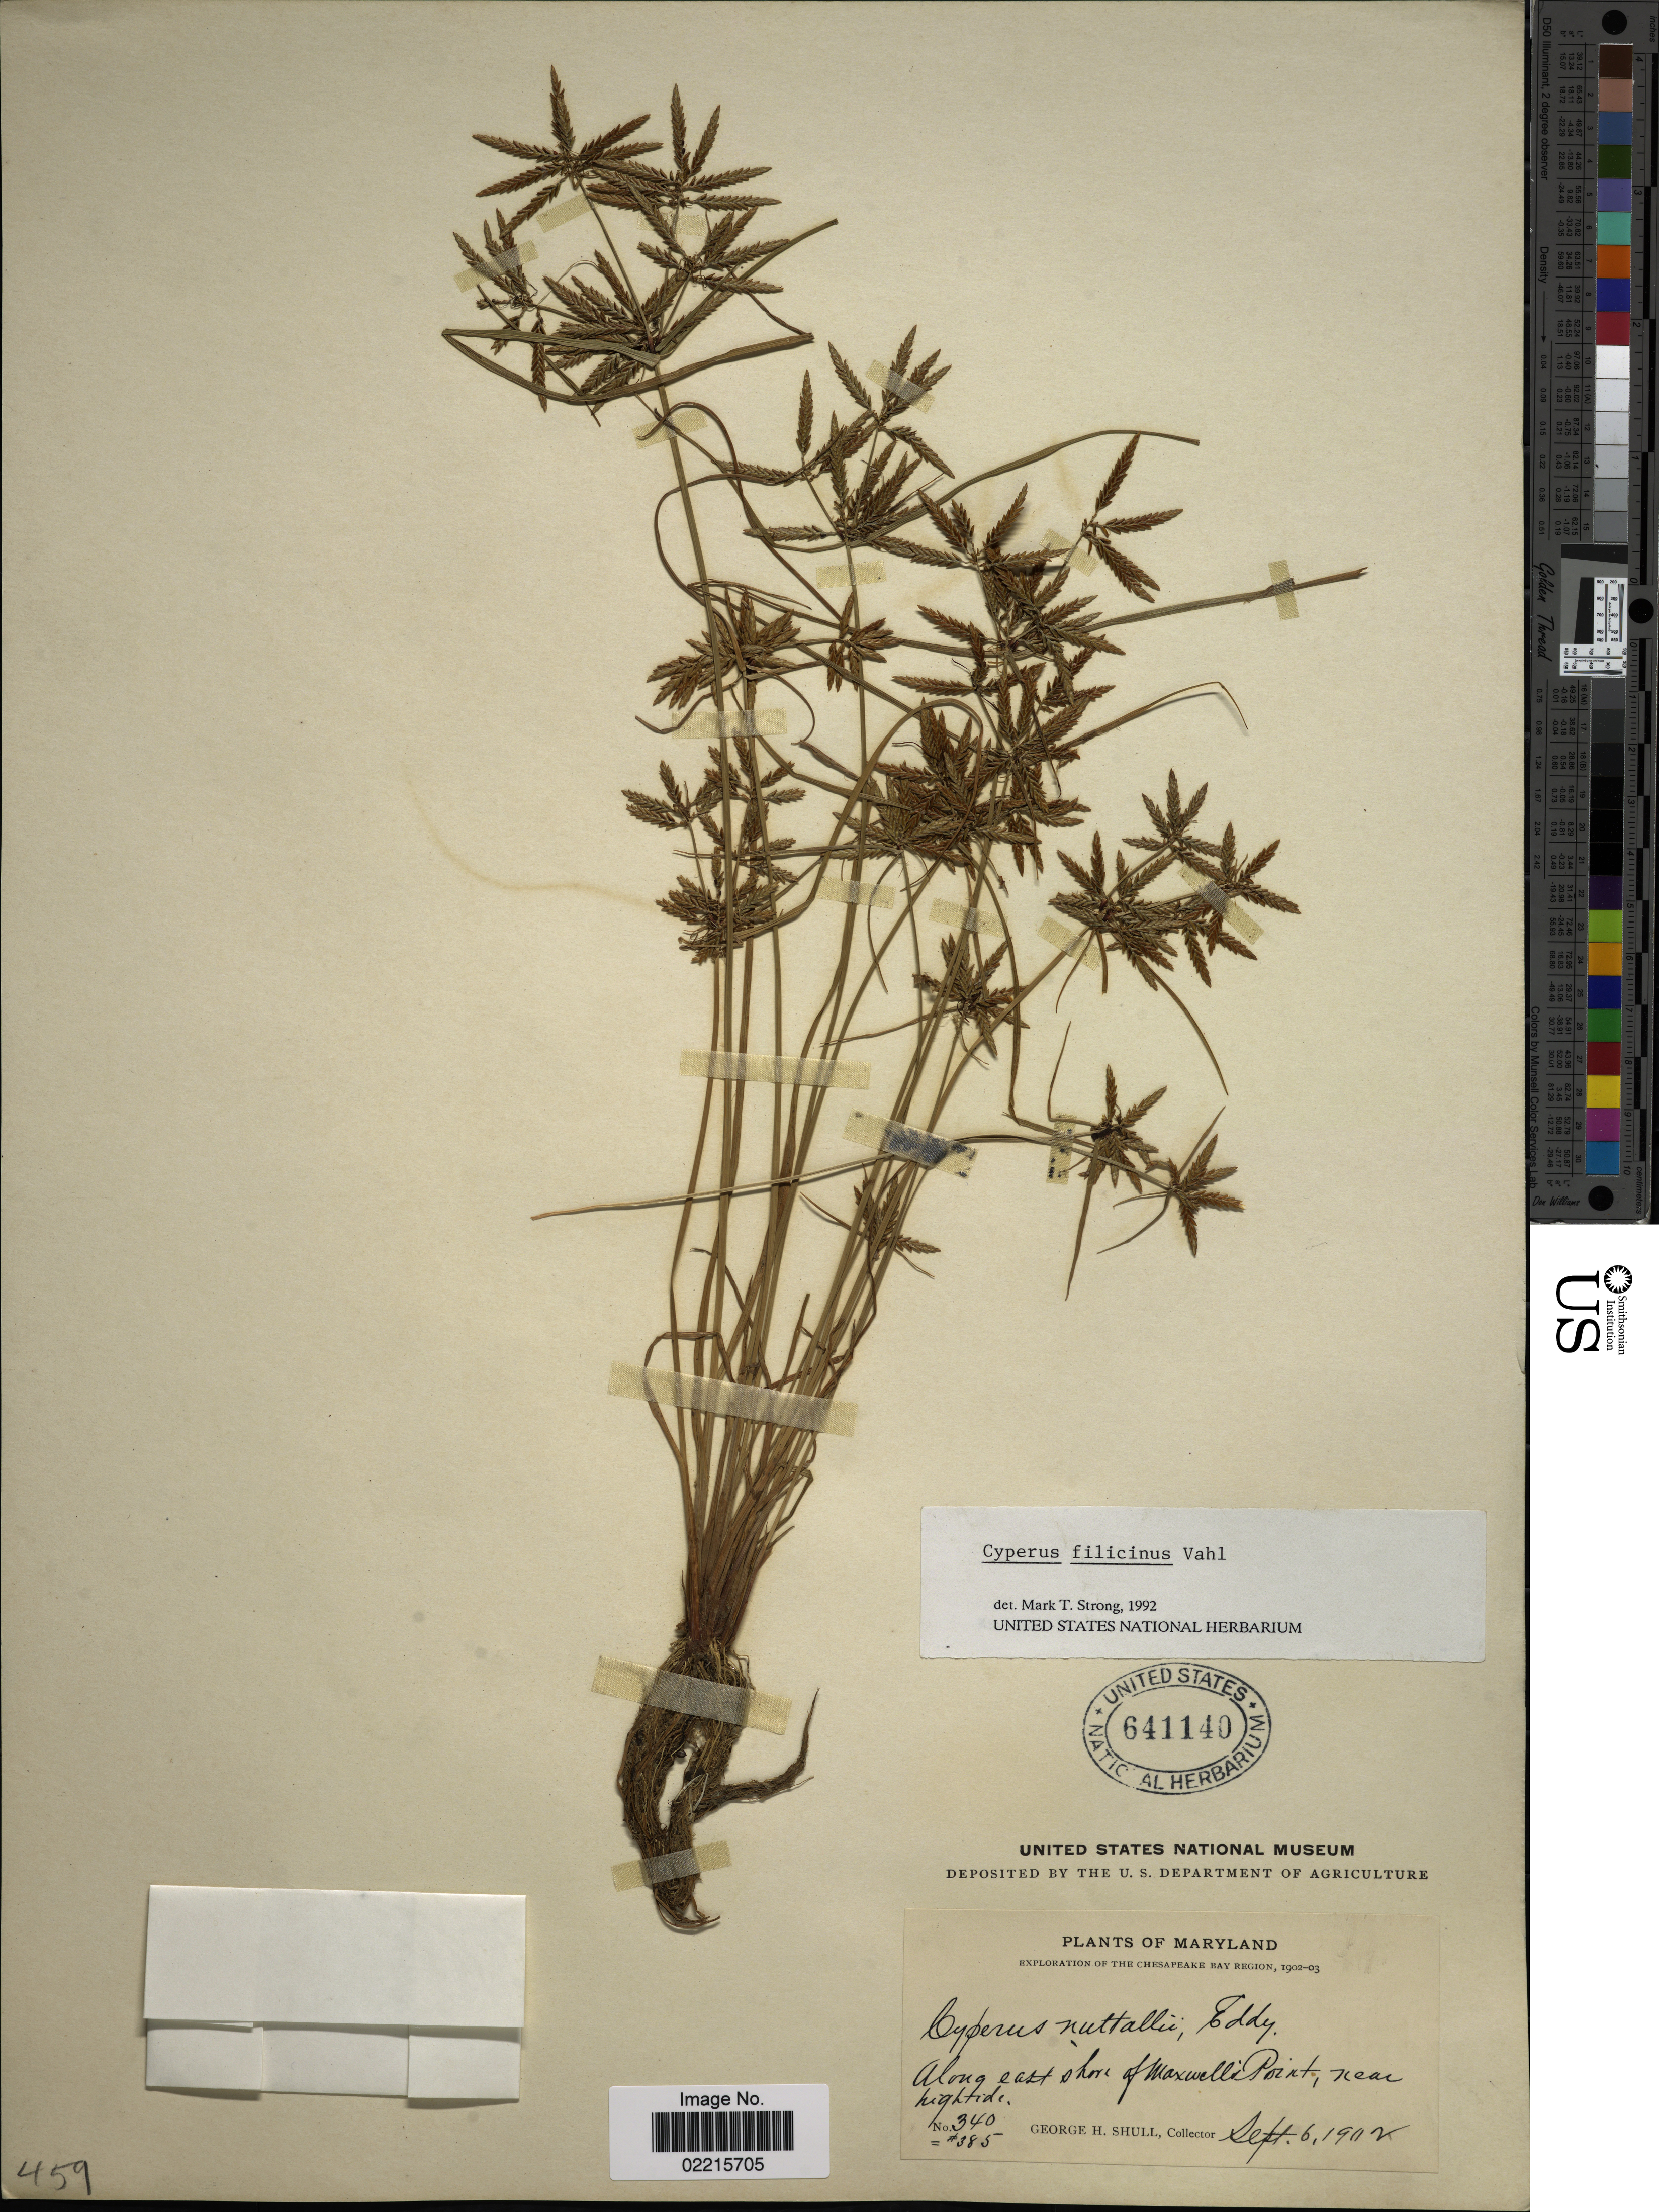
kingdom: Plantae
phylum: Tracheophyta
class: Liliopsida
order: Poales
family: Cyperaceae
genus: Cyperus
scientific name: Cyperus filicinus Vahl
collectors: G. H. Shull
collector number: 340/385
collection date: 1902-09-06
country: United States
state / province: Maryland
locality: Along east shore of Maxwell's Point, near hightide. The Chesapeake Bay Region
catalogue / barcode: US 641140